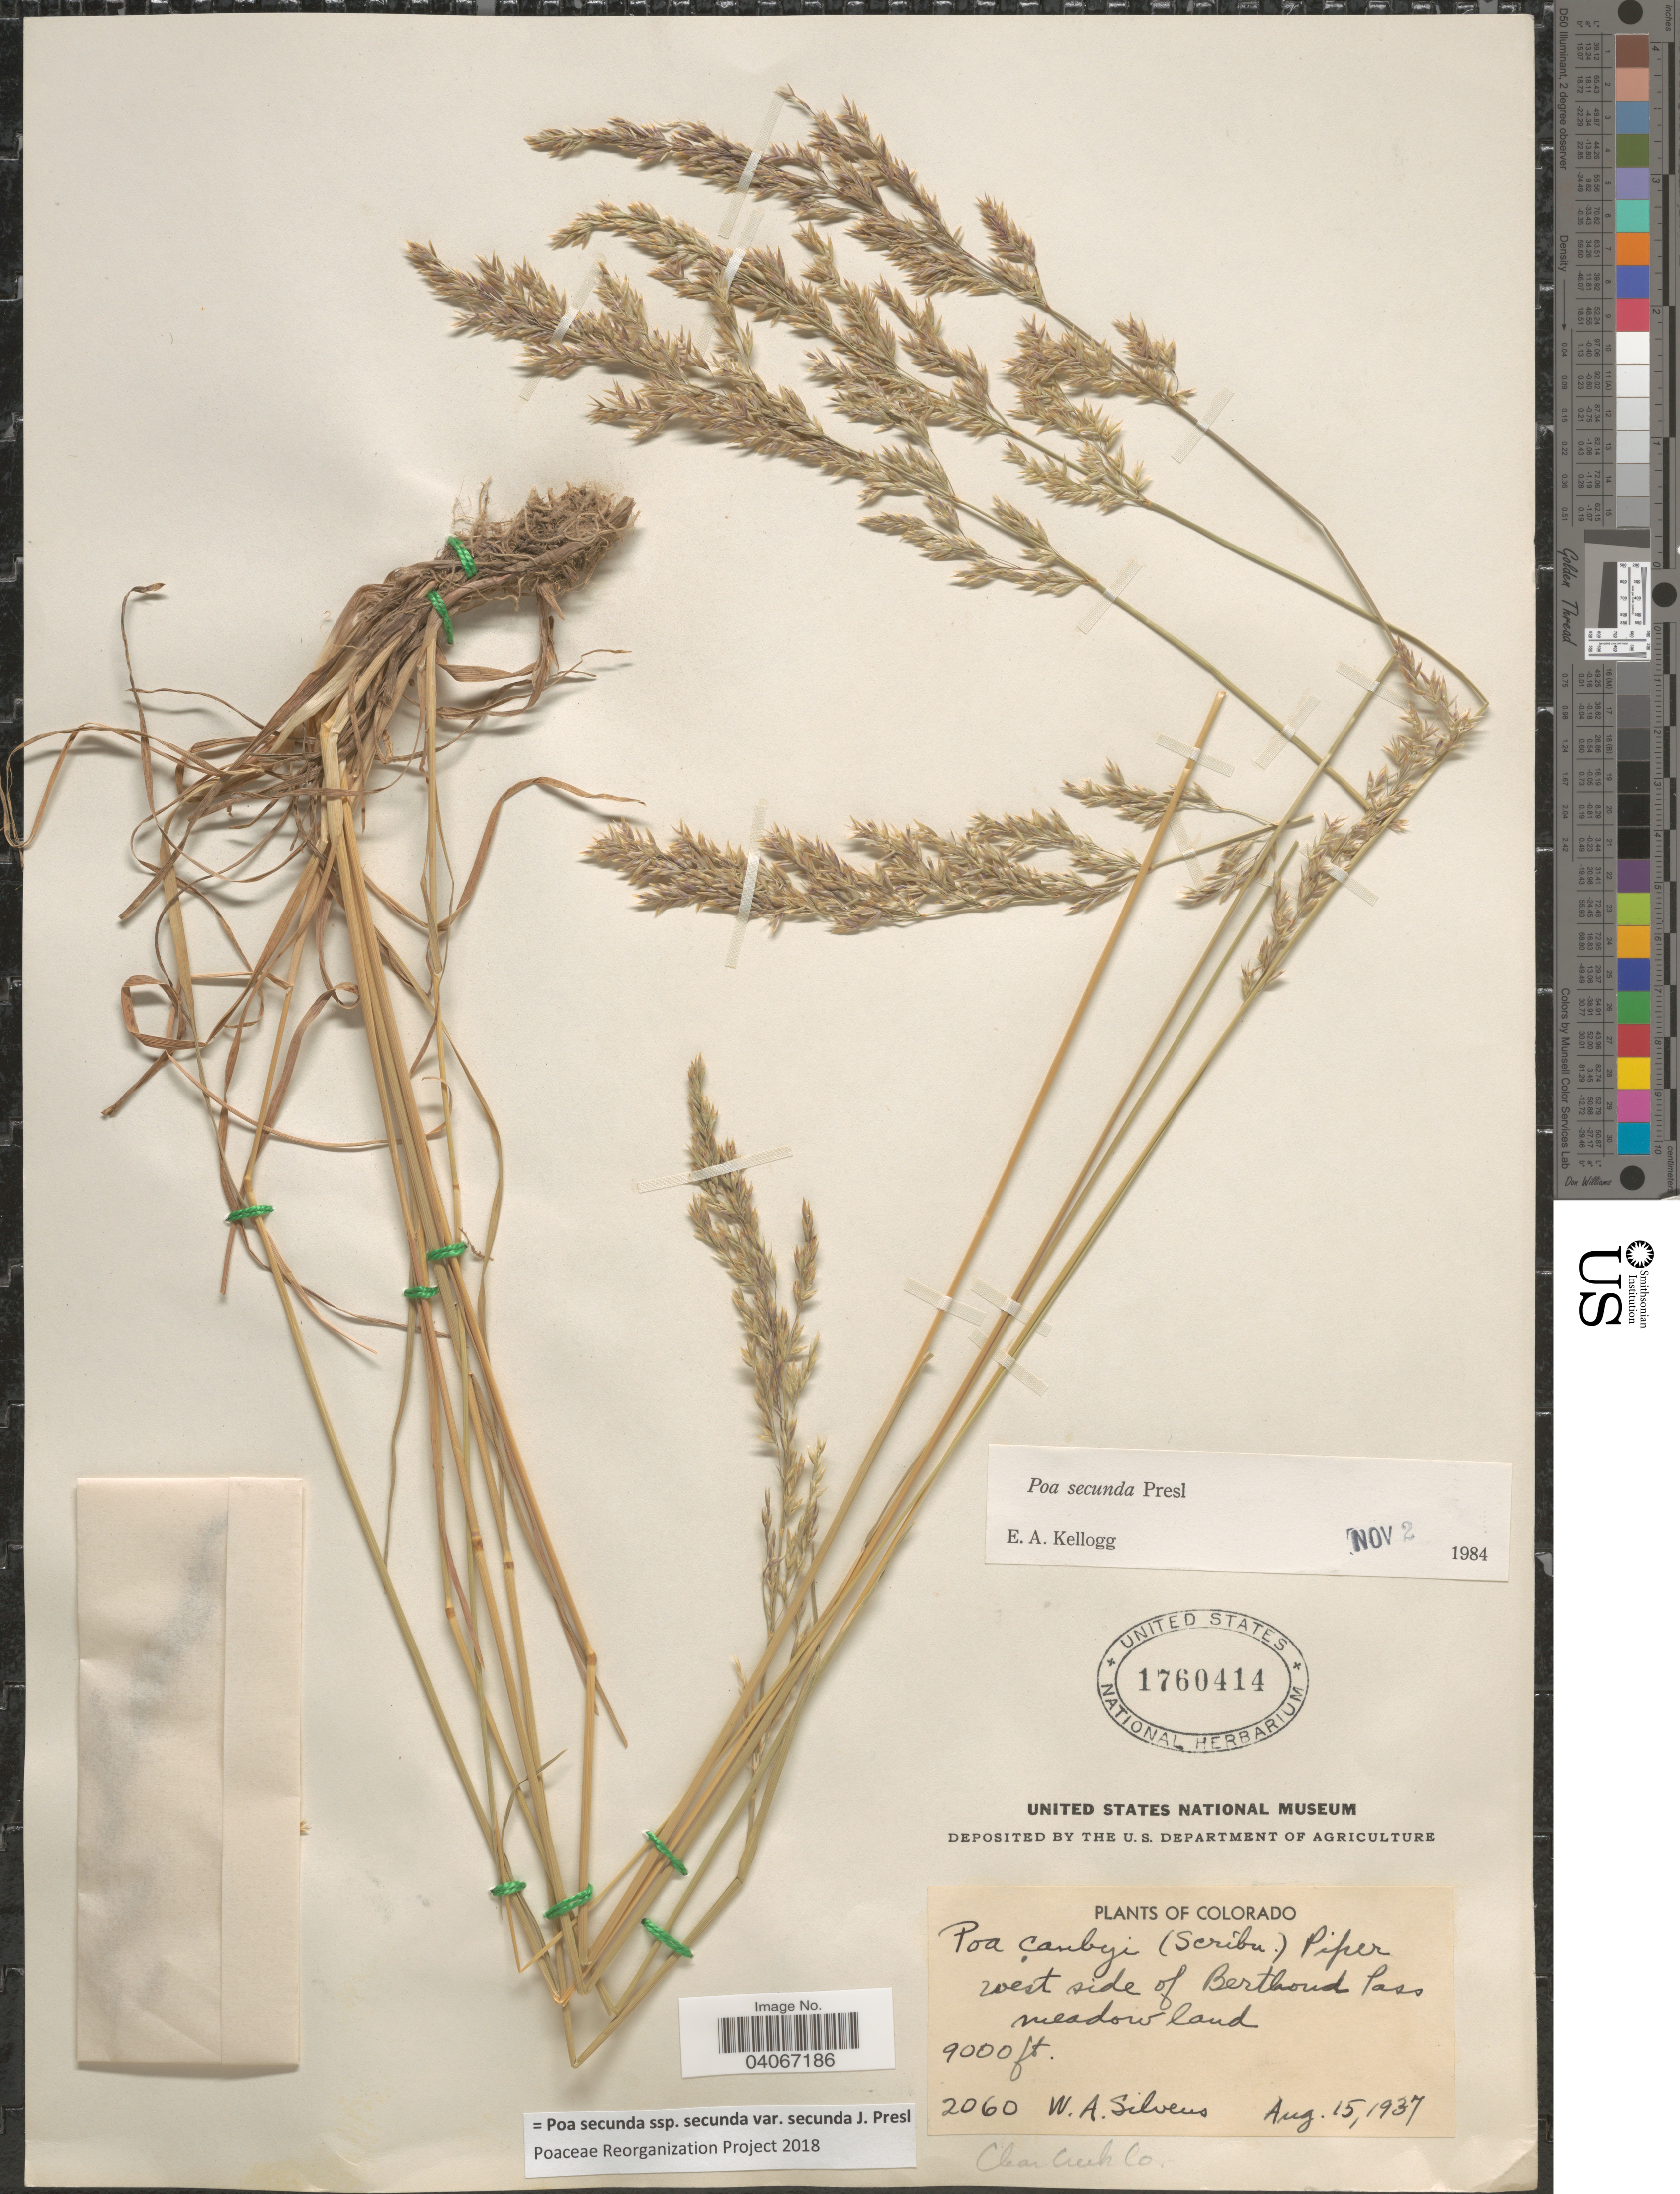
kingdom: Plantae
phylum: Tracheophyta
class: Liliopsida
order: Poales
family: Poaceae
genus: Poa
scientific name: Poa secunda subsp. secunda var. secunda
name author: J. Presl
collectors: W. A. Wilson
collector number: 2060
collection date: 1937-08-15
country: United States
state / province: Colorado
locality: West side of Berthoud Pass. Clear Creek Co.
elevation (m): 2743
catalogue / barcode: US 1760414